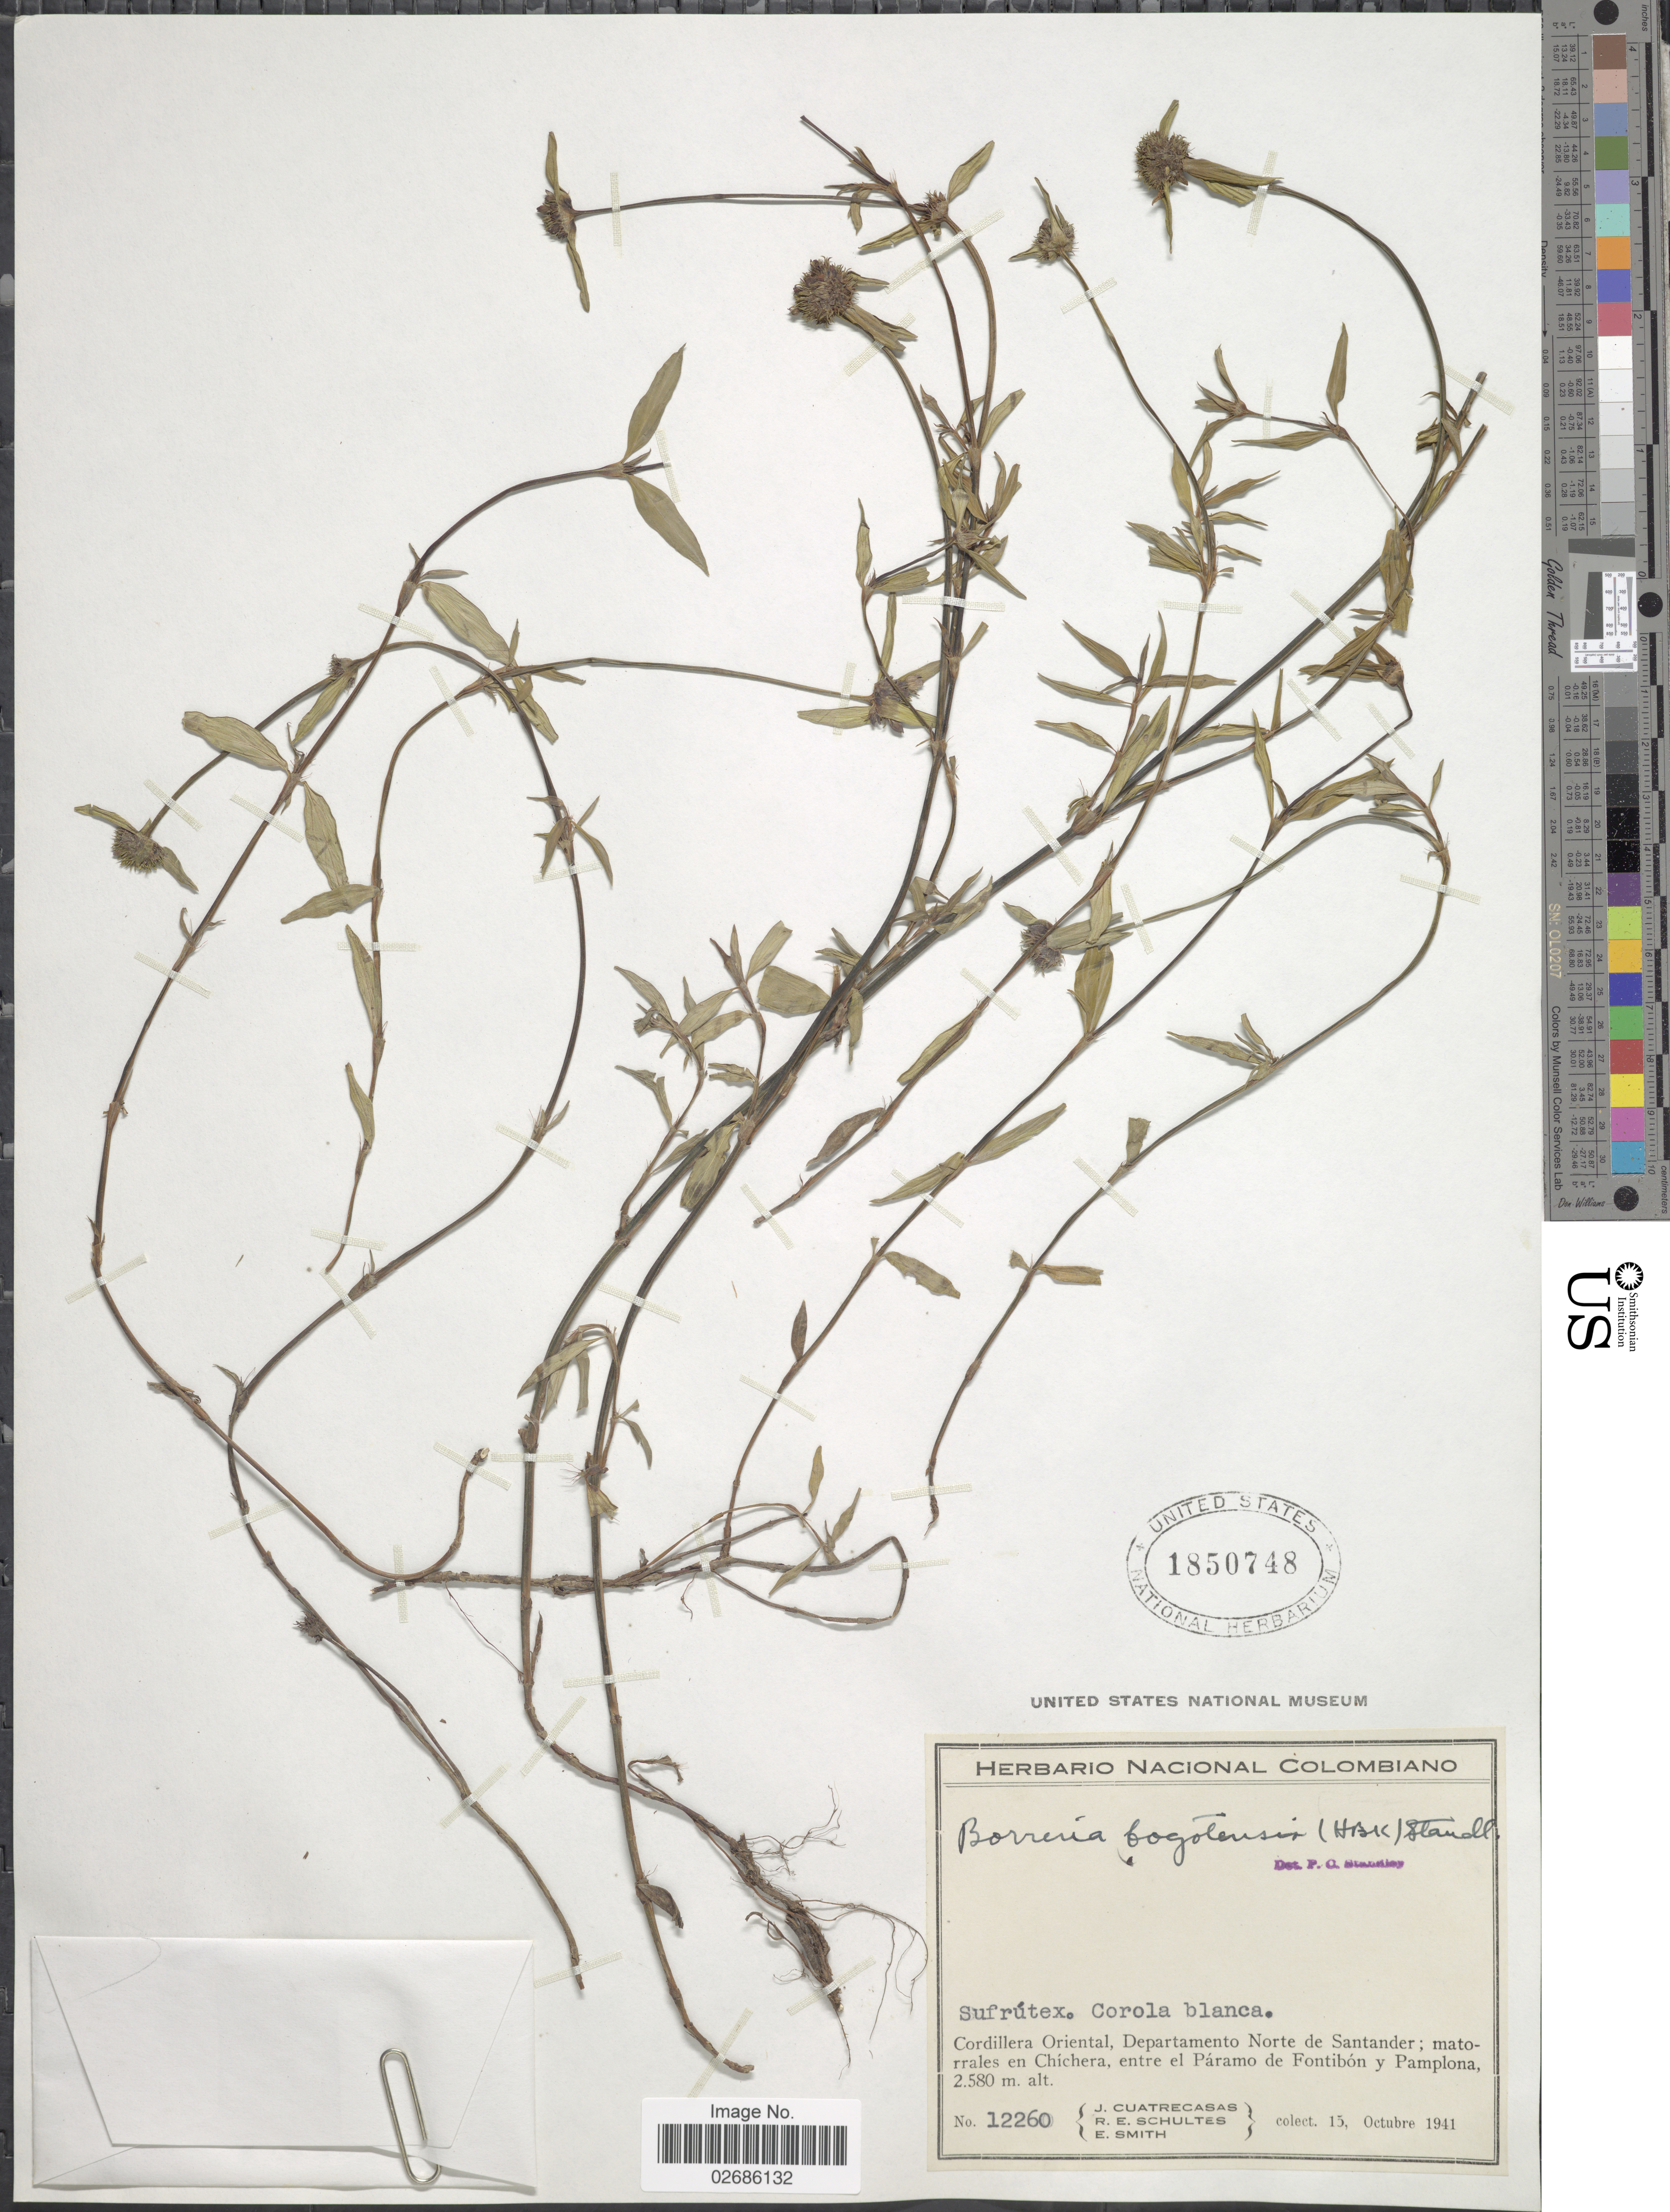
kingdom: Plantae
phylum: Tracheophyta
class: Magnoliopsida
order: Gentianales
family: Rubiaceae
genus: Borreria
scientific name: Borreria bogotensis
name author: (Kunth) Standl.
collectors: J. Cuatrecasas, R. E. Schultes & E. Smith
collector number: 12260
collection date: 1941-10-15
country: Colombia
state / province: Norte de Santander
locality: Cordillera Oriental; matorrales en Chíchera, entre el Páramo de Fontibón y Pamplona.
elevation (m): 2580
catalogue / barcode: US 1850748